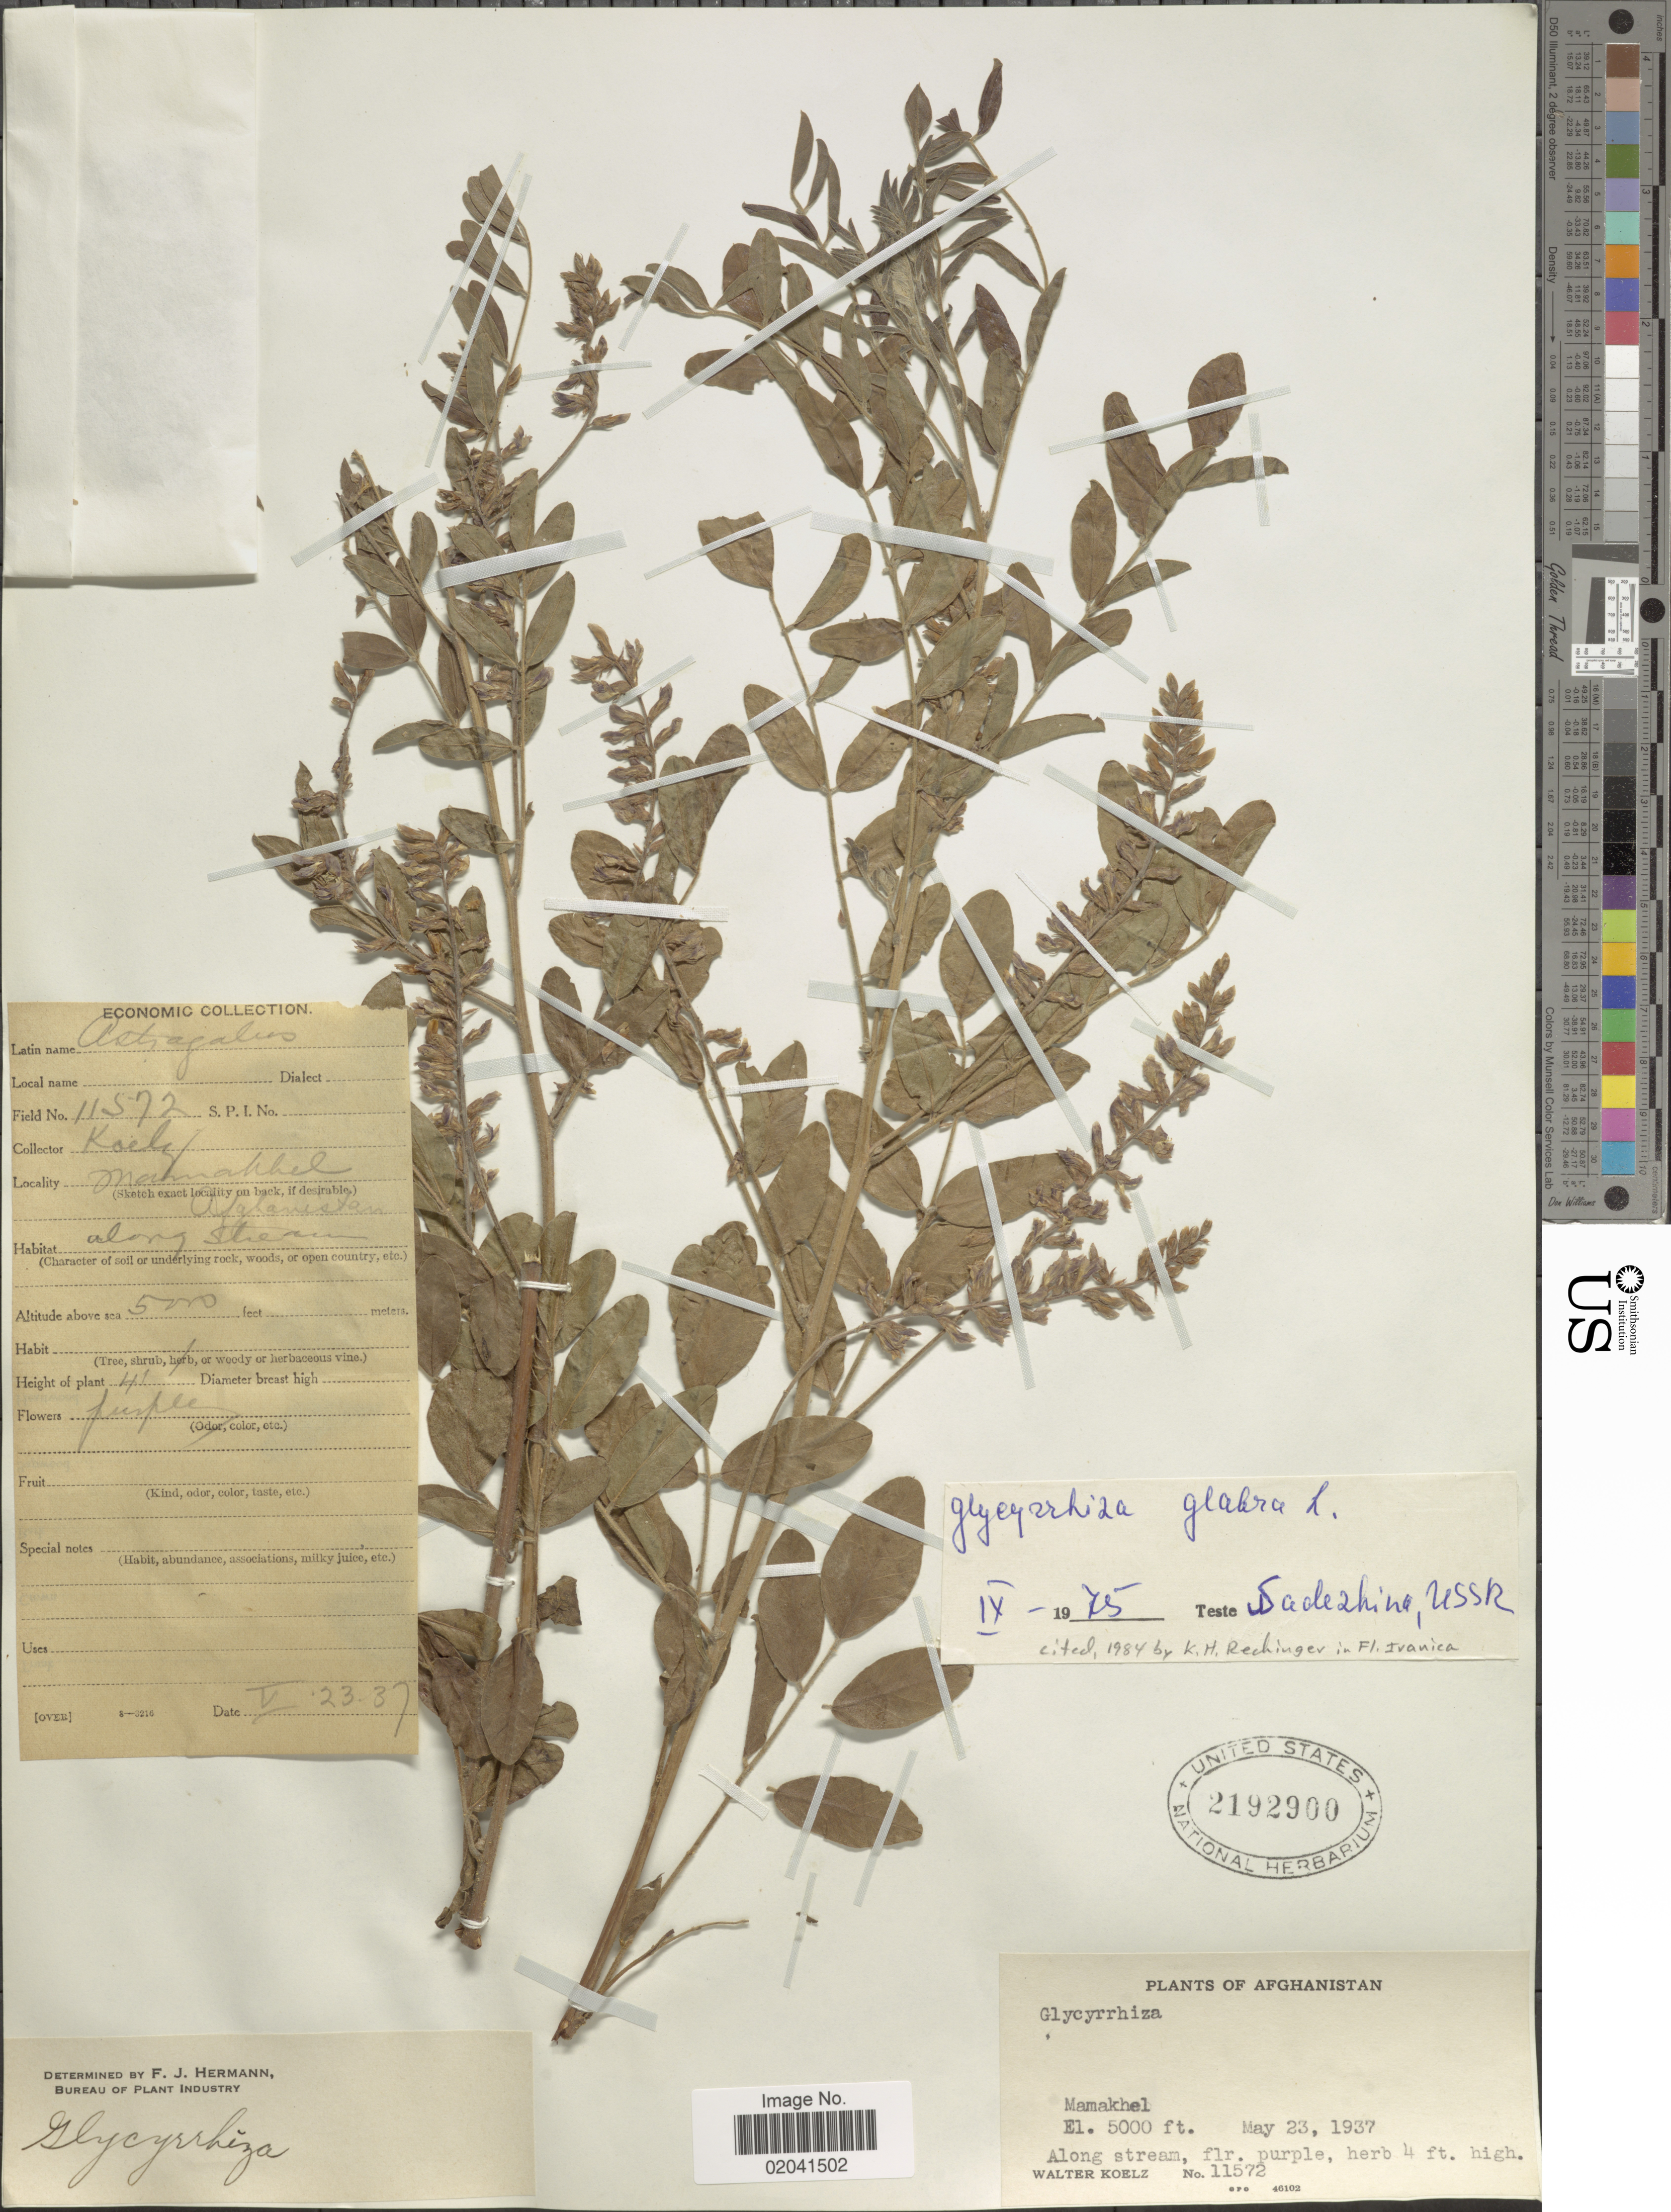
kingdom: Plantae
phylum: Tracheophyta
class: Magnoliopsida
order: Fabales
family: Fabaceae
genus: Glycyrrhiza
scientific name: Glycyrrhiza glabra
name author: L.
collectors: W. N. Koelz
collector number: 11572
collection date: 1937-05-23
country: Afghanistan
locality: Mamakhel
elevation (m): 1524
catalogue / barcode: US 2192900